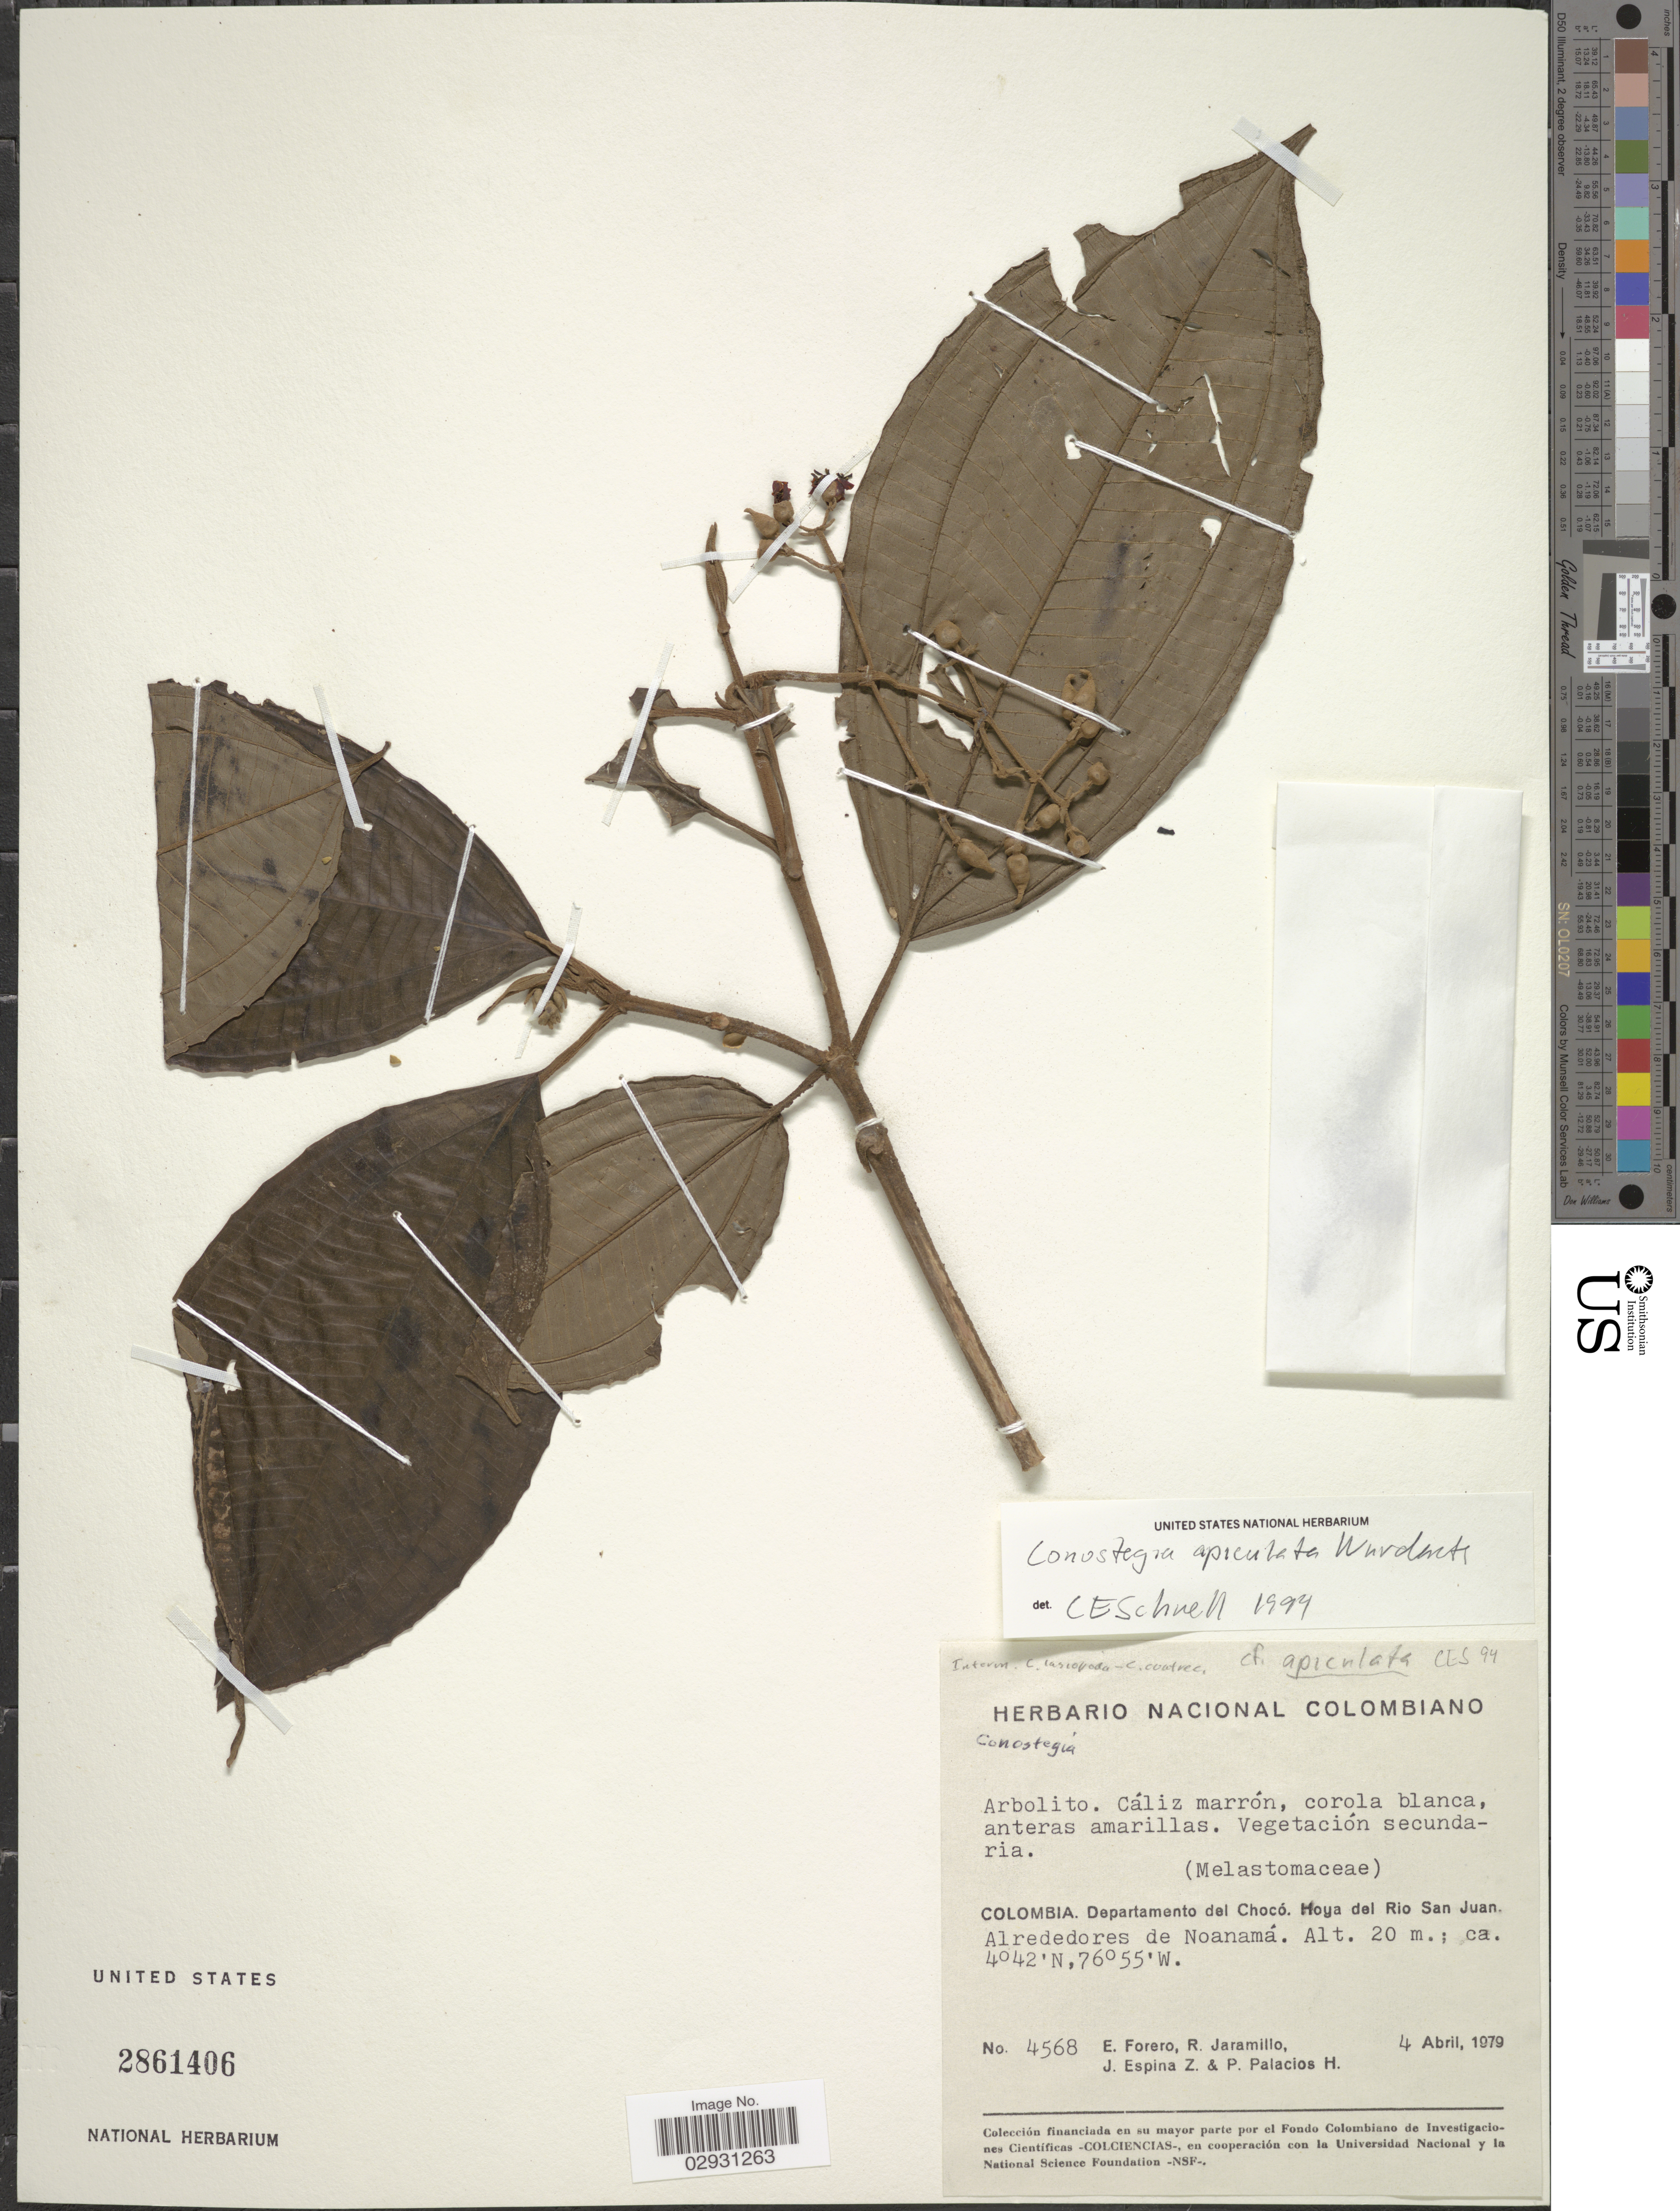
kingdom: Plantae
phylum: Tracheophyta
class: Magnoliopsida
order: Myrtales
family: Melastomataceae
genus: Conostegia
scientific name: Conostegia apiculata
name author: Wurdack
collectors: E. Forero, R. Jaramillo, J. Espina Z. & P. Palacios H.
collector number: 4568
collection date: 1979-04-04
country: Colombia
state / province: Chocó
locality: Departamento del Chocó. Moya del Rio San Juan. Alrededores de Noanamá.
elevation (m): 20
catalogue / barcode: US 2861406